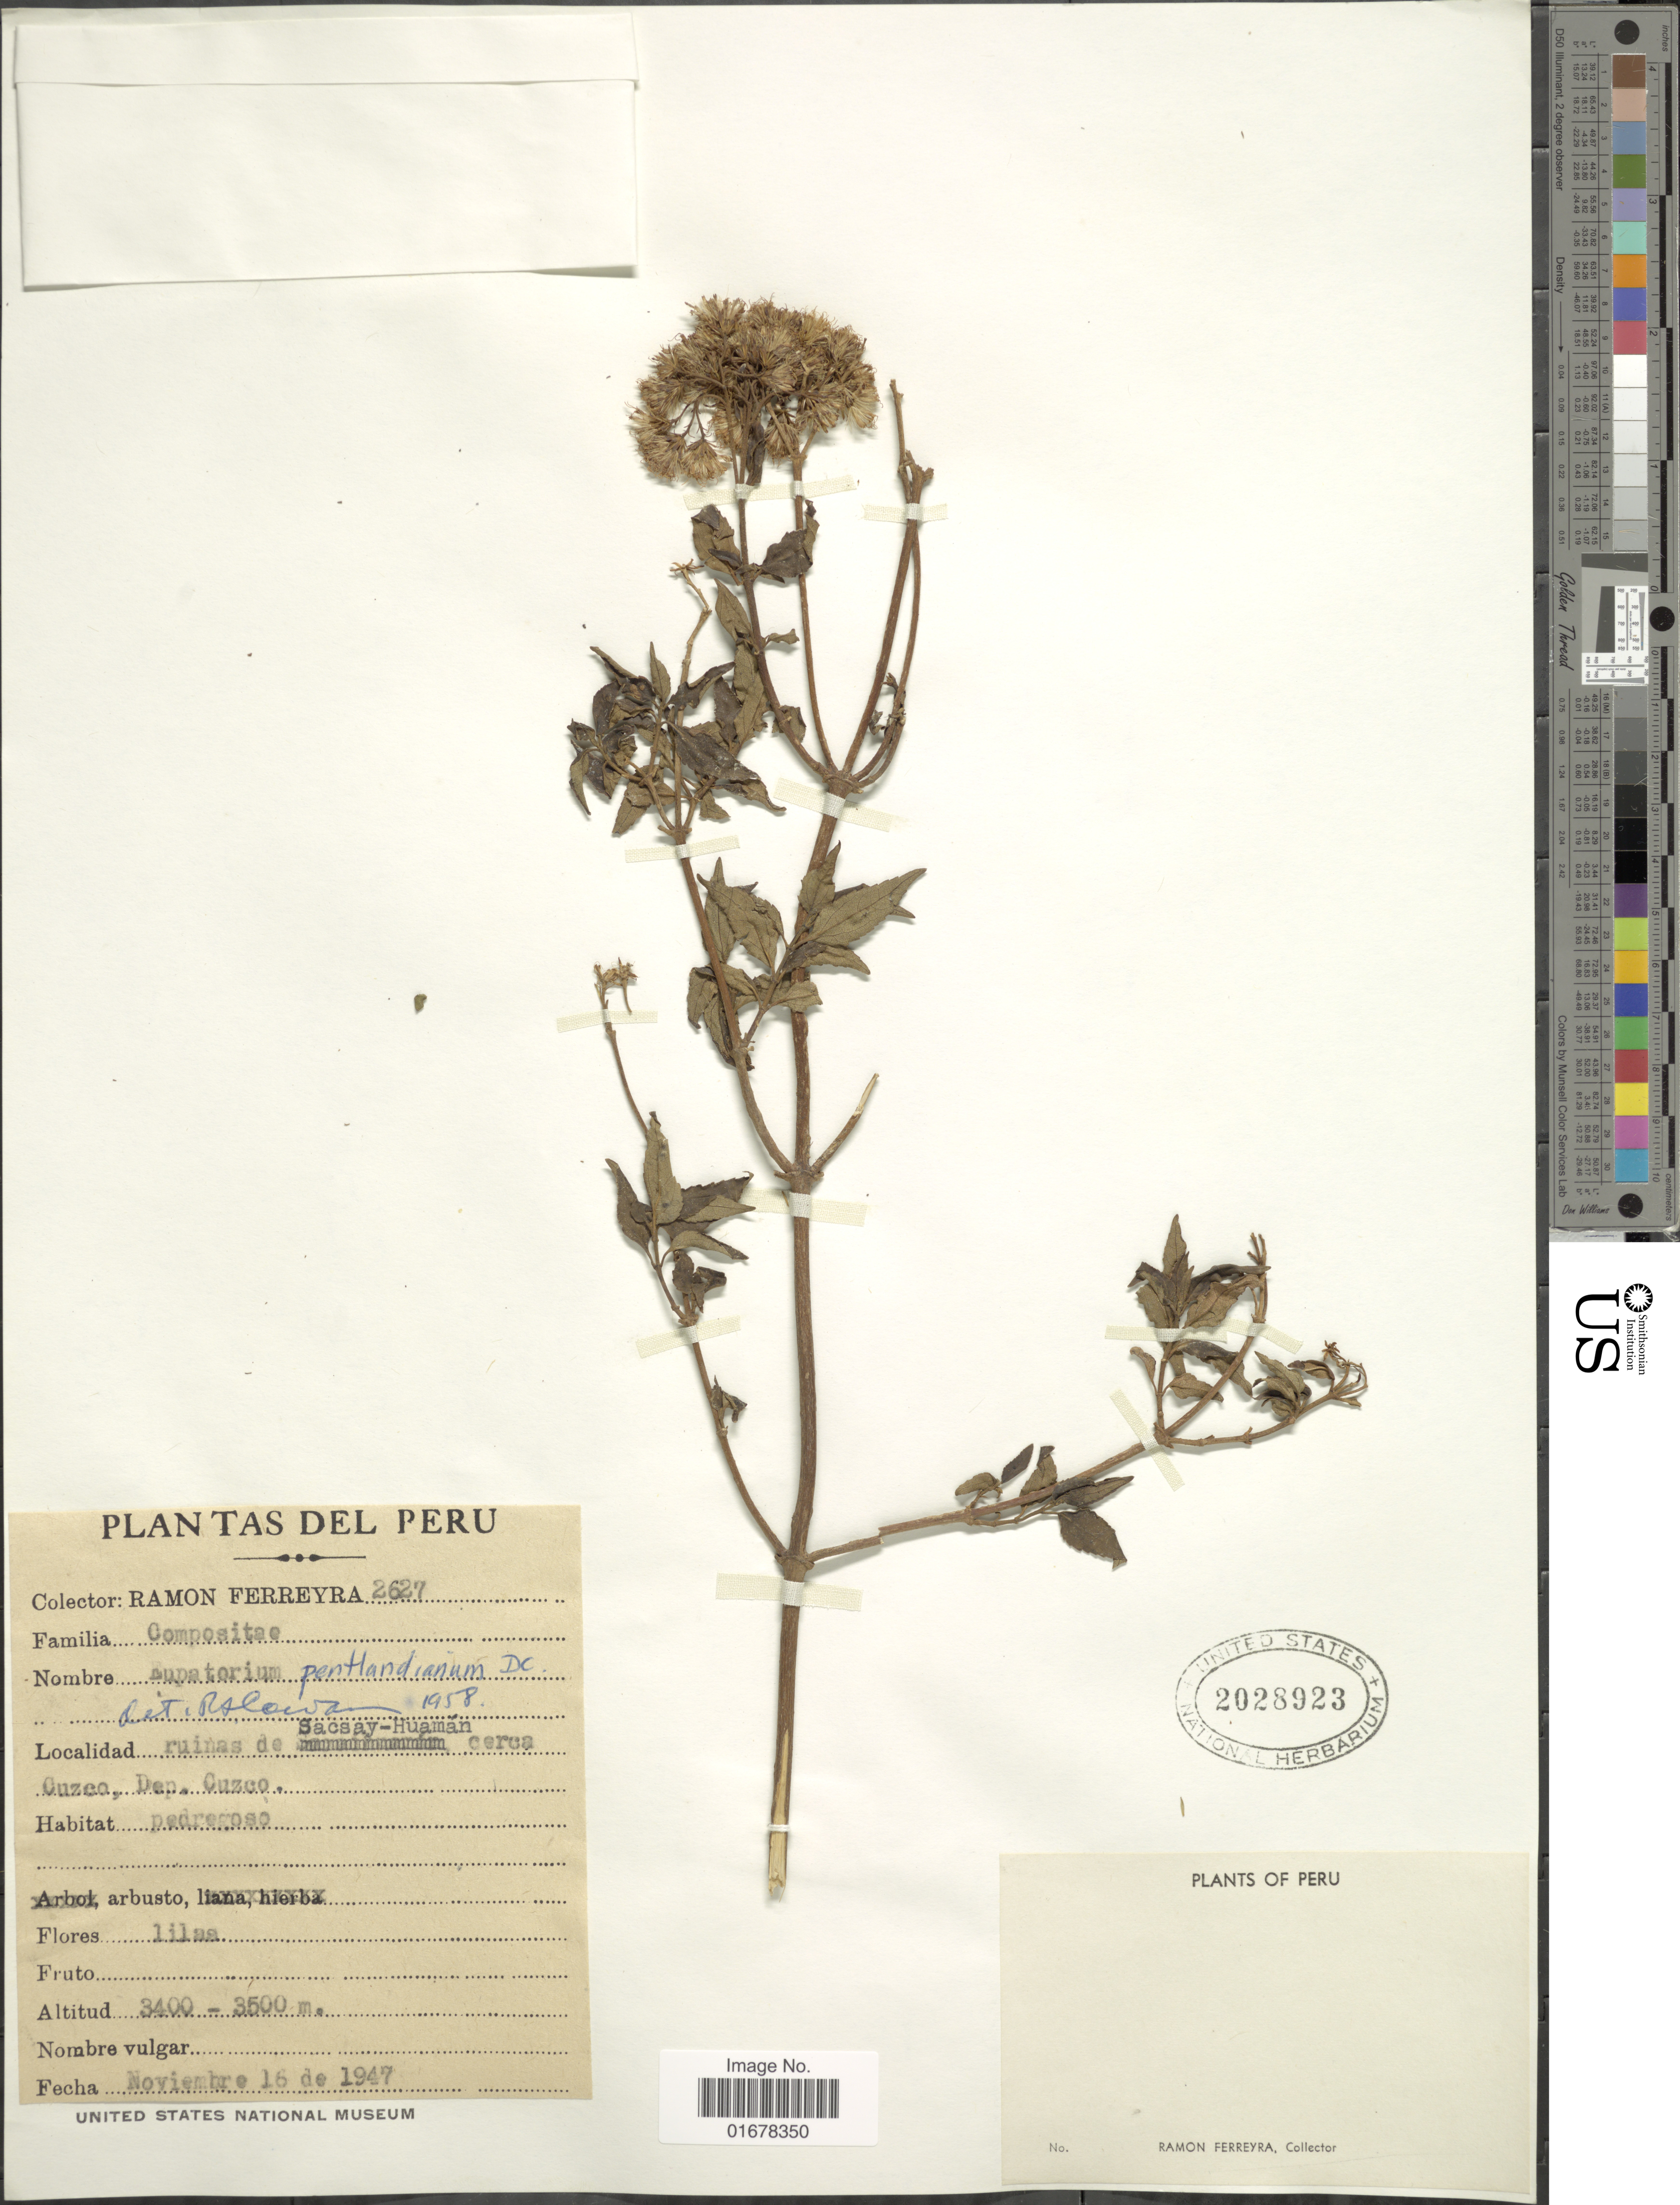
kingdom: Plantae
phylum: Tracheophyta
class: Magnoliopsida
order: Asterales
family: Asteraceae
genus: Ageratina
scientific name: Ageratina pentlandiana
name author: (DC.) R.M. King & H. Rob.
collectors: R. A. Ferreyra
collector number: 2627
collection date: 1947-11-16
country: Peru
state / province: Cusco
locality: Ruinas de Sacsay-Huaman, cerca Cuzco, dep. Cuzco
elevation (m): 3400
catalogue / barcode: US 2028923